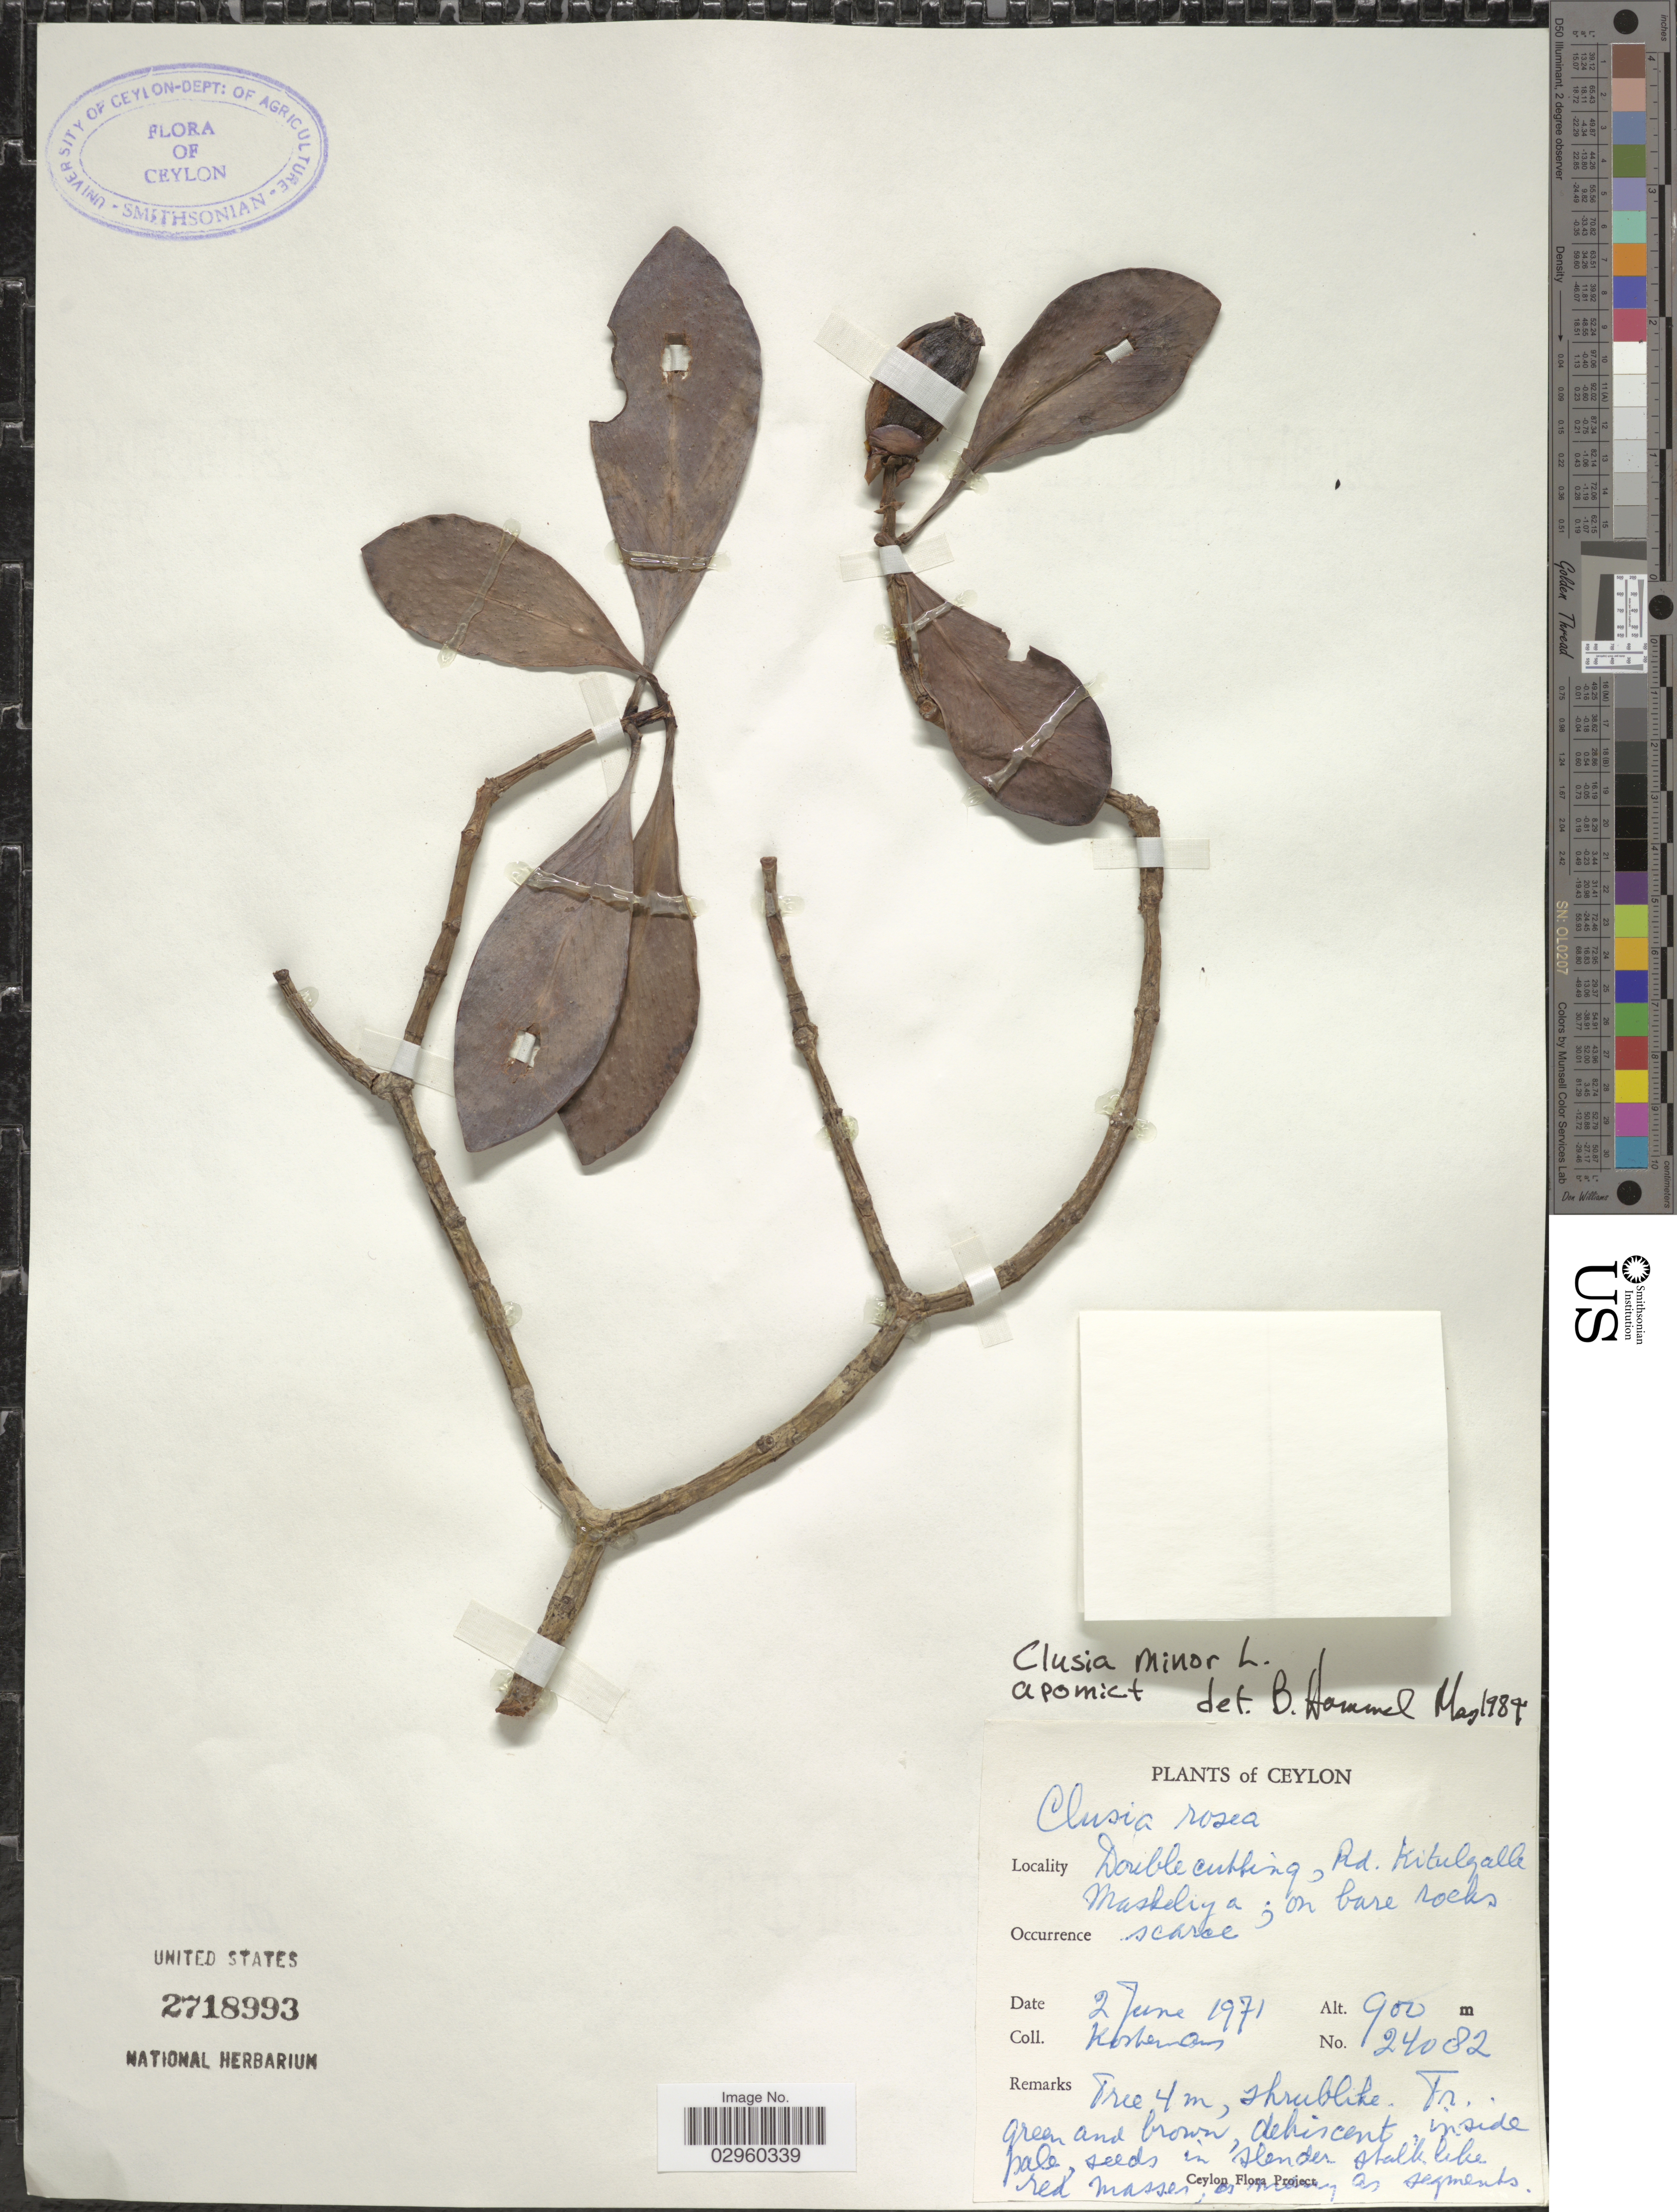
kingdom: Plantae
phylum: Tracheophyta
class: Magnoliopsida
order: Malpighiales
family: Clusiaceae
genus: Clusia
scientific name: Clusia minor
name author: L.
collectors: Kostermans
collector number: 24082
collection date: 1971-06-02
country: Sri Lanka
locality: Ceylon, Double cutting, Rd. Kitulgalle Maskeliya.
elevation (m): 900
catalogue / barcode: US 2718993